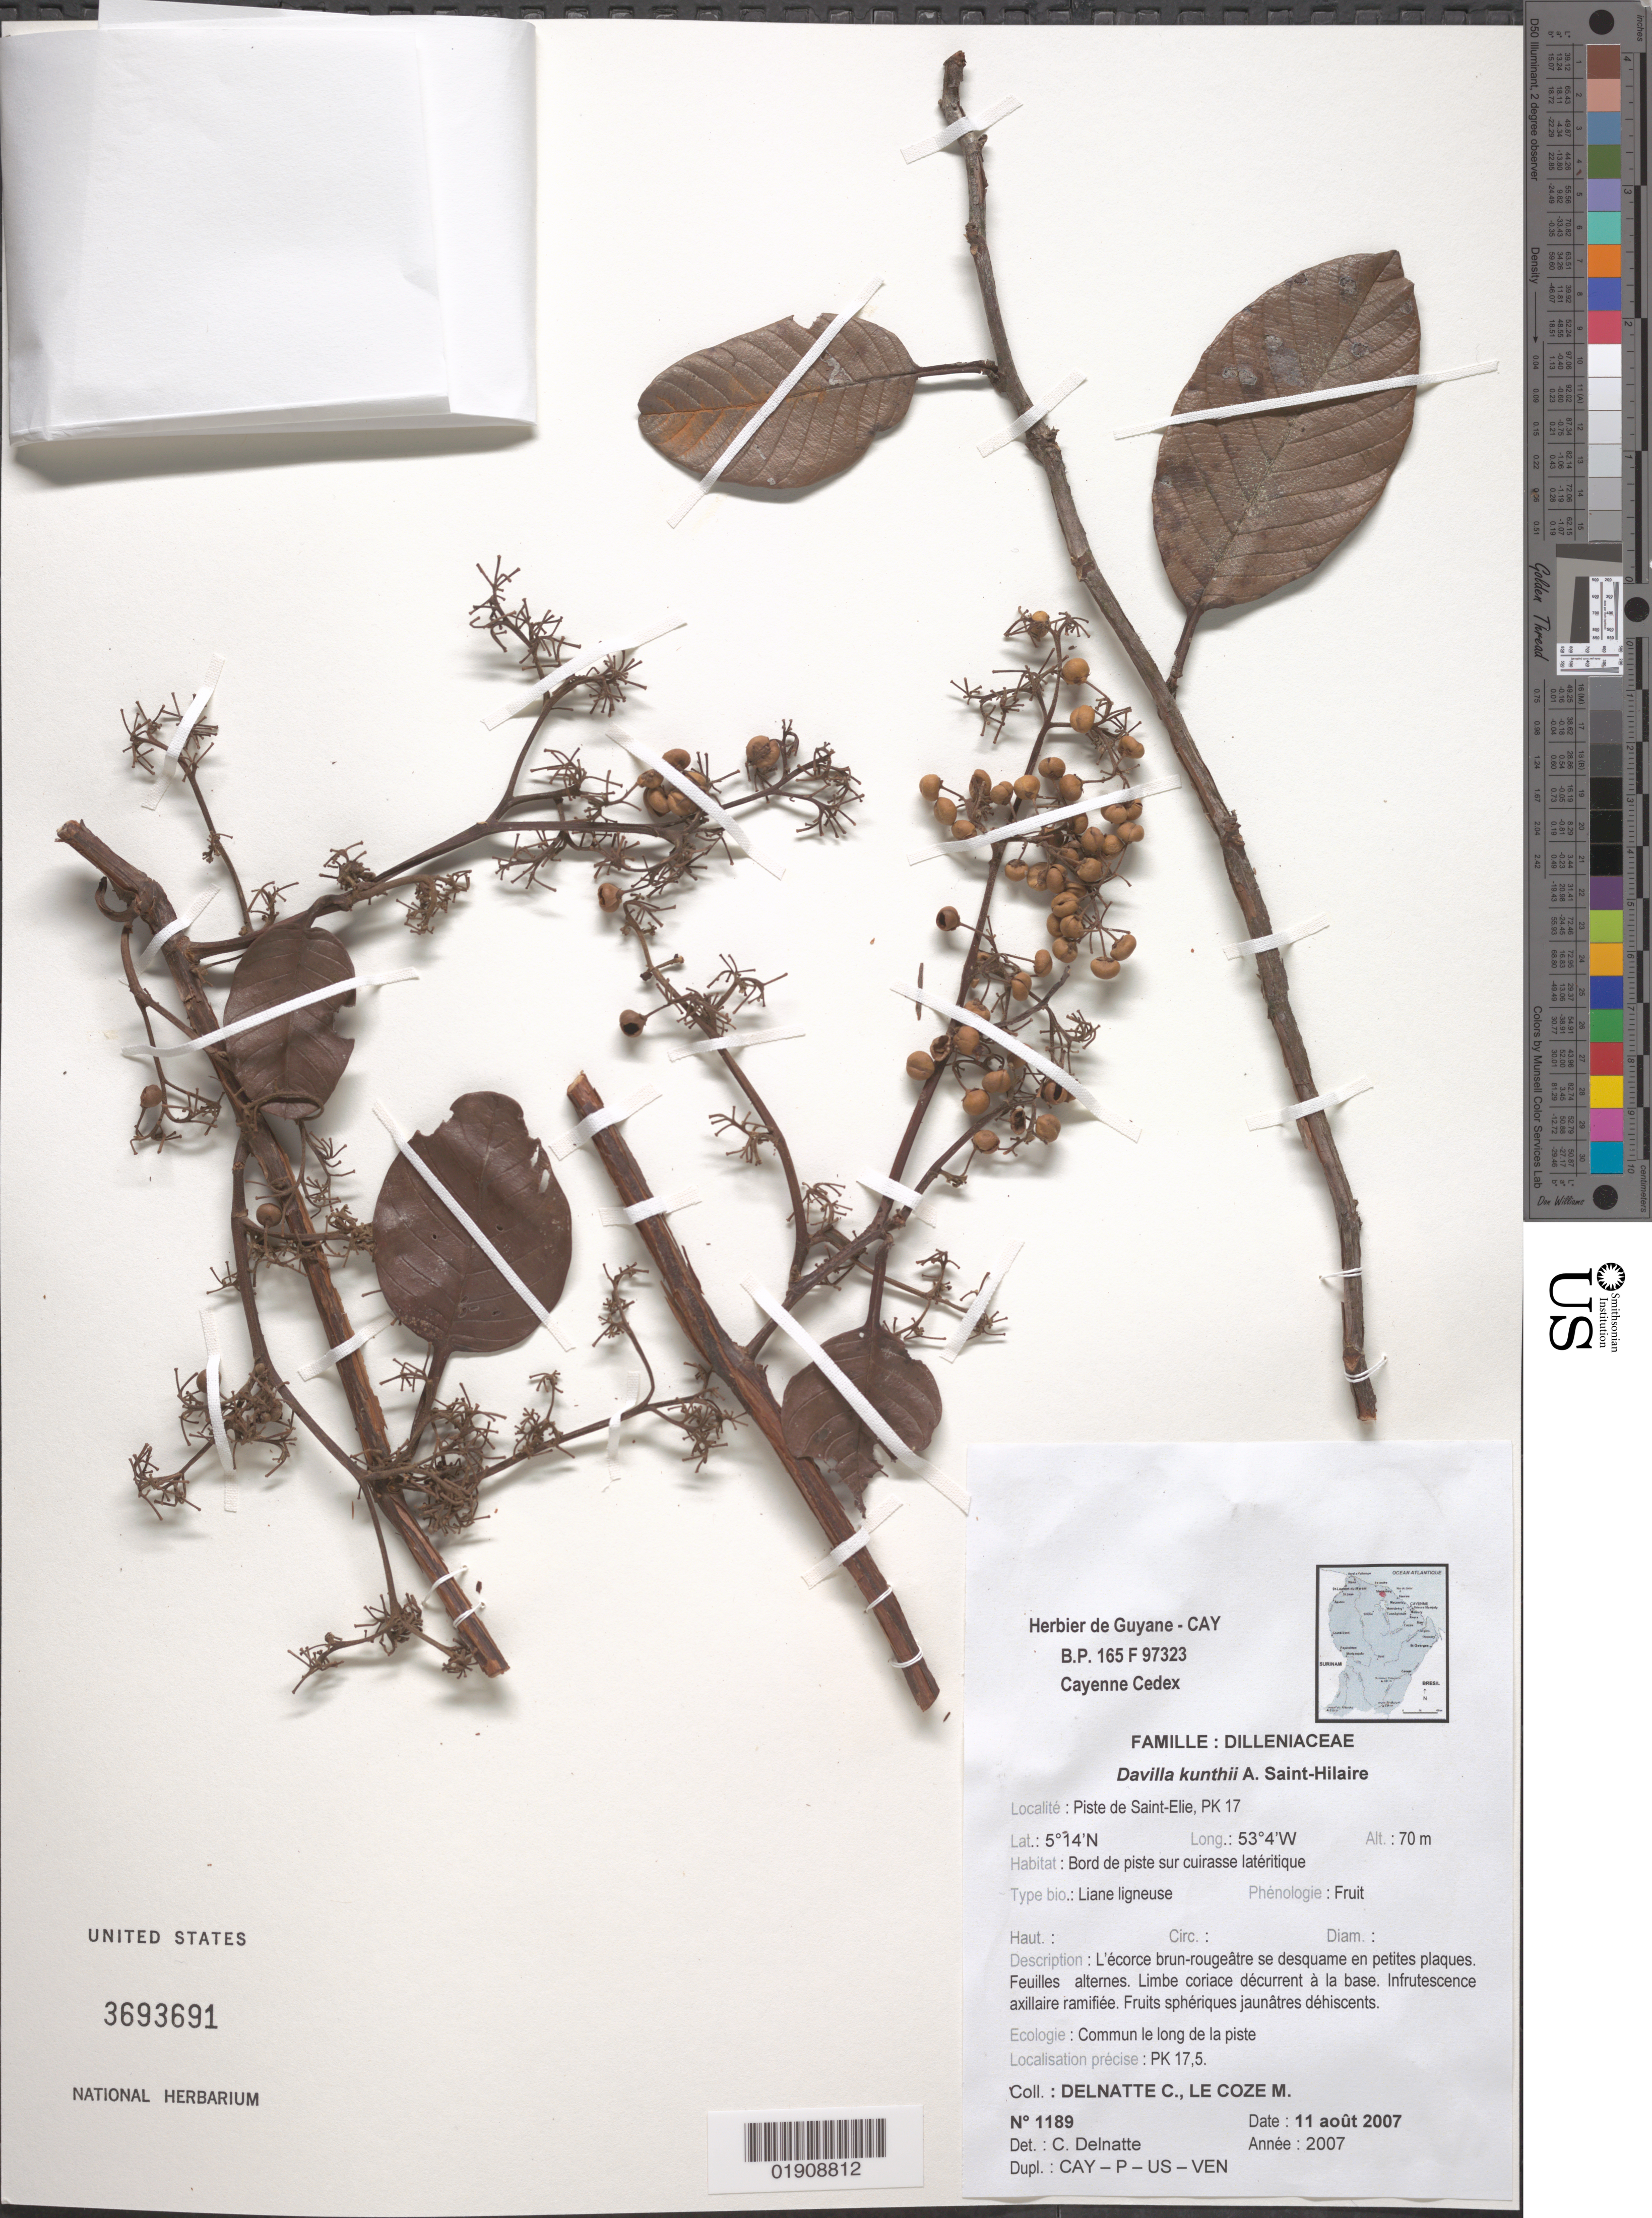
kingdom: Plantae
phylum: Tracheophyta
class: Magnoliopsida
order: Dilleniales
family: Dilleniaceae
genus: Davilla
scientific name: Davilla kunthii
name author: A. St.-Hil.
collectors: C. Delnatte & M. Le Coze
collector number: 1189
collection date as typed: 11-Aug-07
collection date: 2007-08-11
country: French Guiana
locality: Piste de Saint-Elie, PK 17; environ 1km apres les carbets IRD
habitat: Commun le long de la piste, PK 17, 5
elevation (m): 30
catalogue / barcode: US 3693691